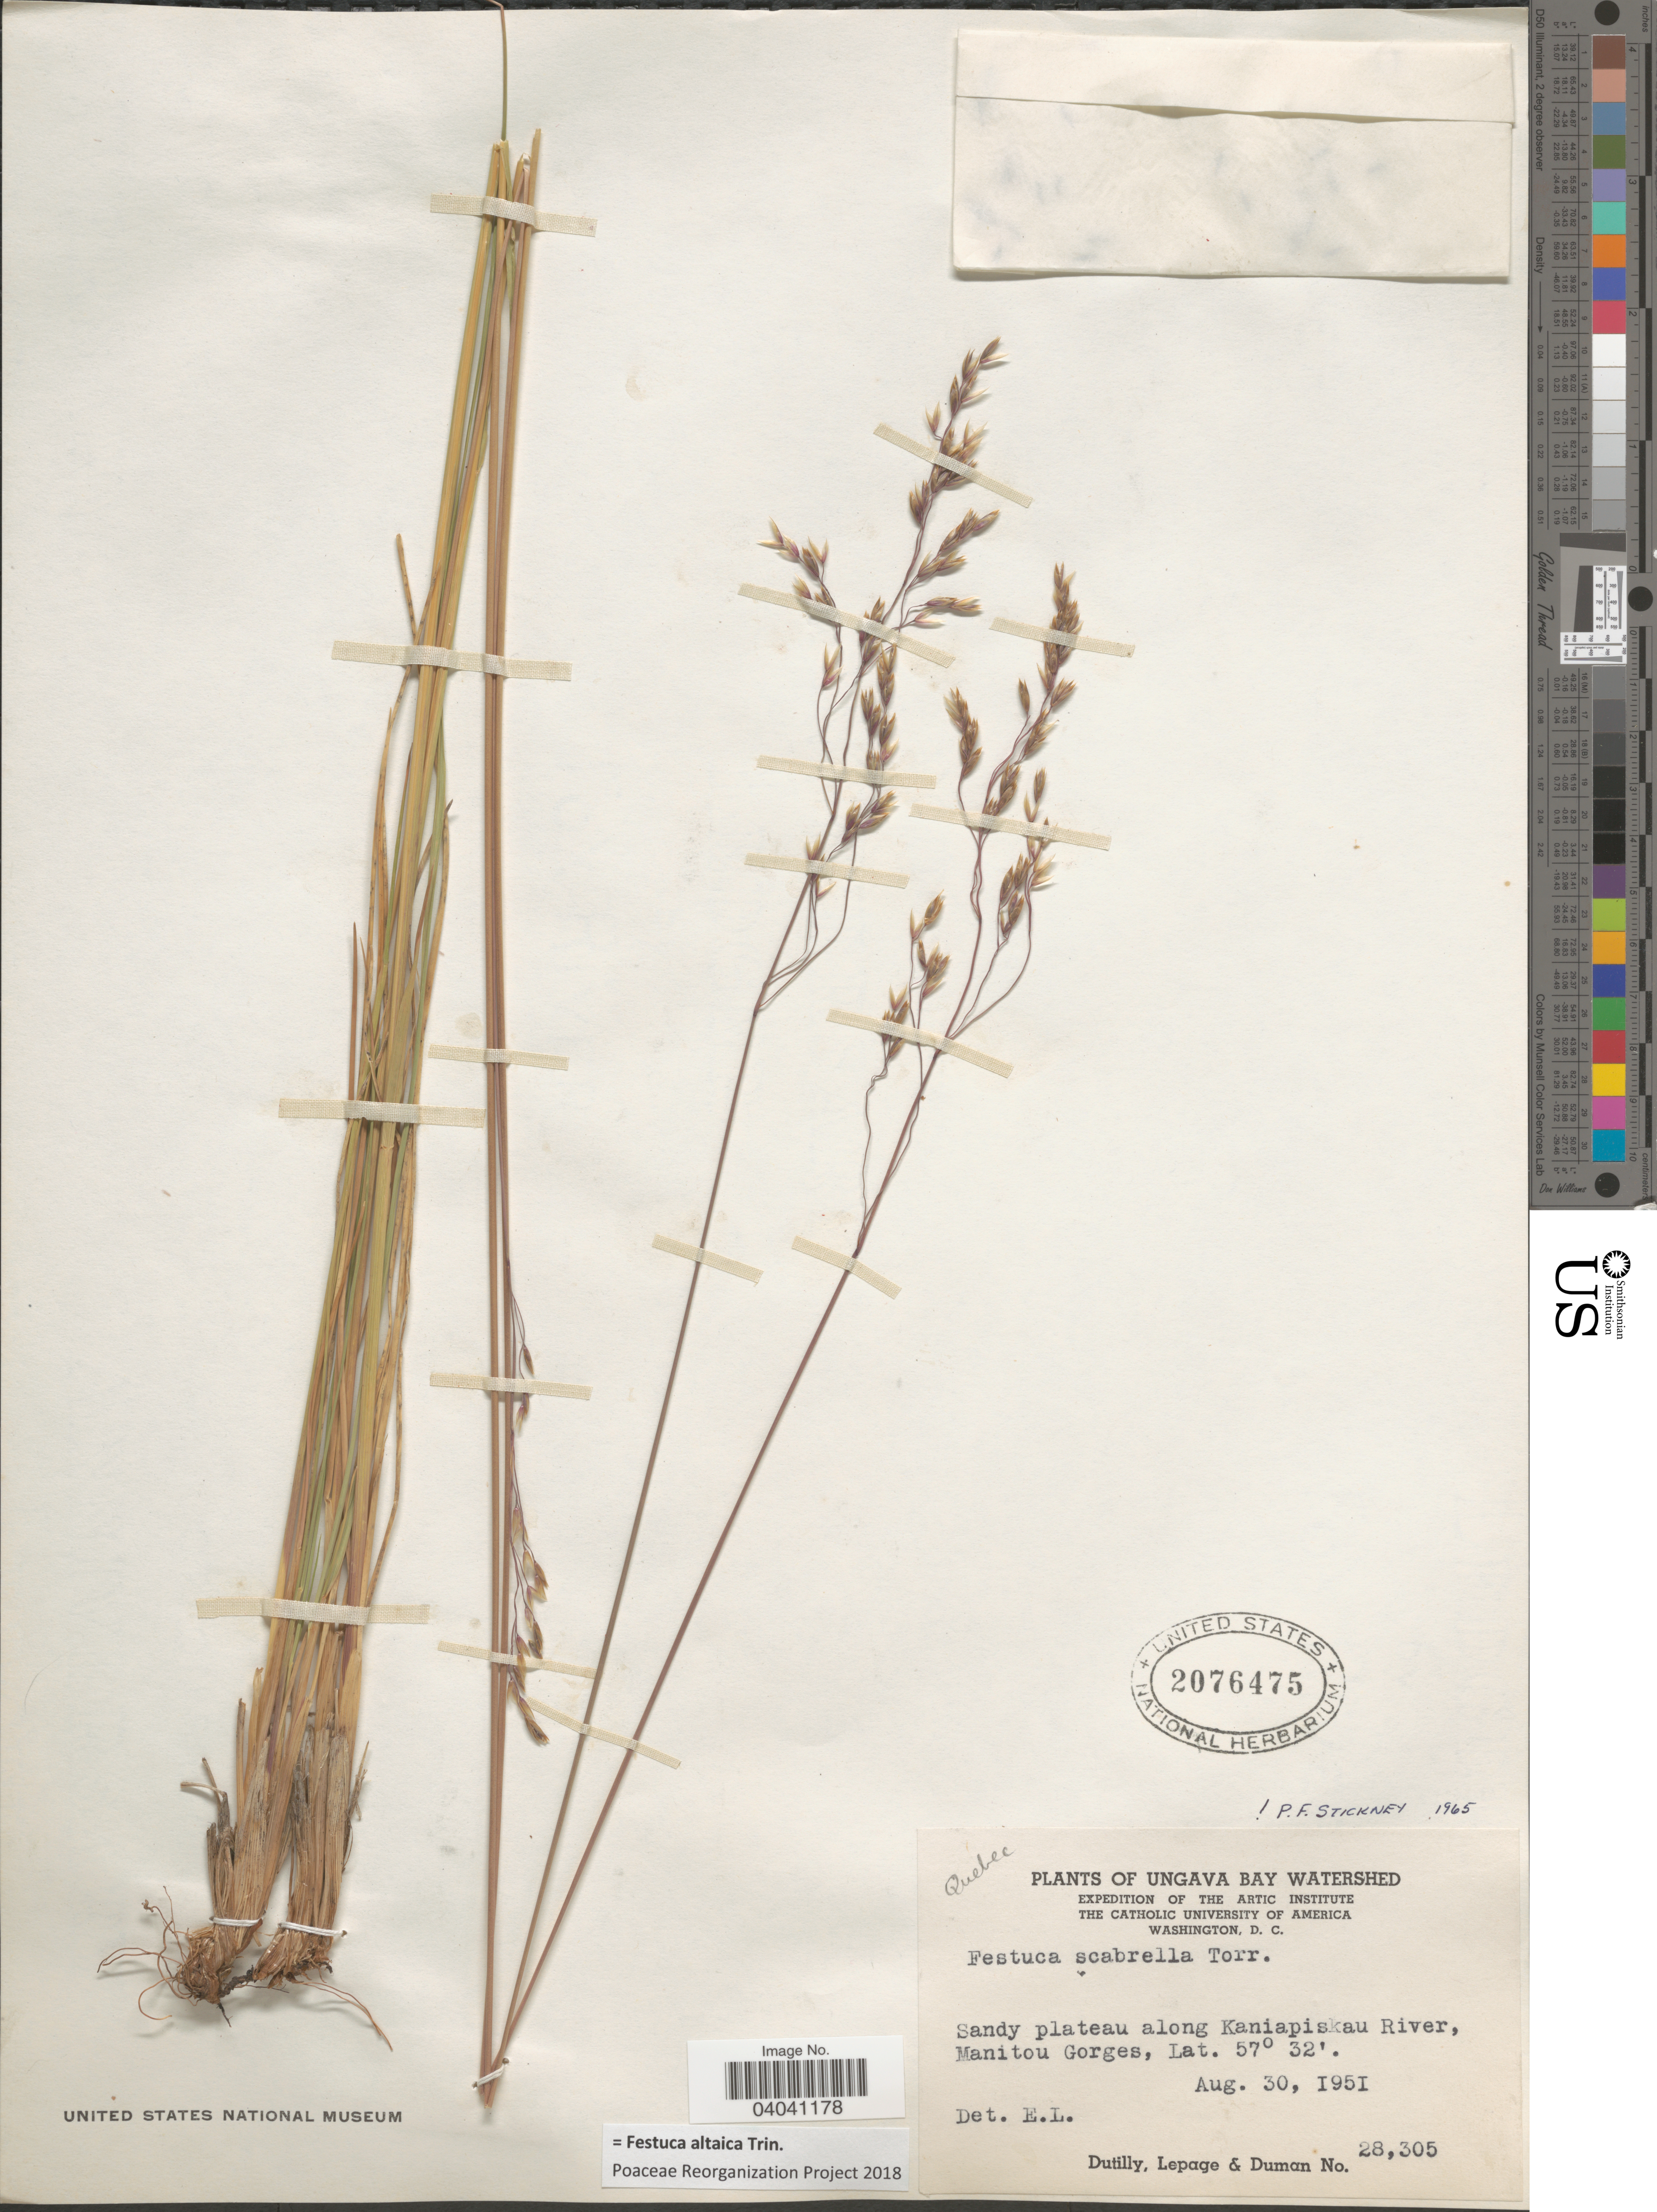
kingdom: Plantae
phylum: Tracheophyta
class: Liliopsida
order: Poales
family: Poaceae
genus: Festuca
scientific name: Festuca altaica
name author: Trin.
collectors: -. Dutilly, -. LePage & -. Duman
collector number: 28305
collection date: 1951-08-30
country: Canada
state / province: Quebec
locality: Ungava Bay Watershed. Sandy plateau along Kaniapiskau River, Manitou Gorges.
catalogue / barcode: US 2076475